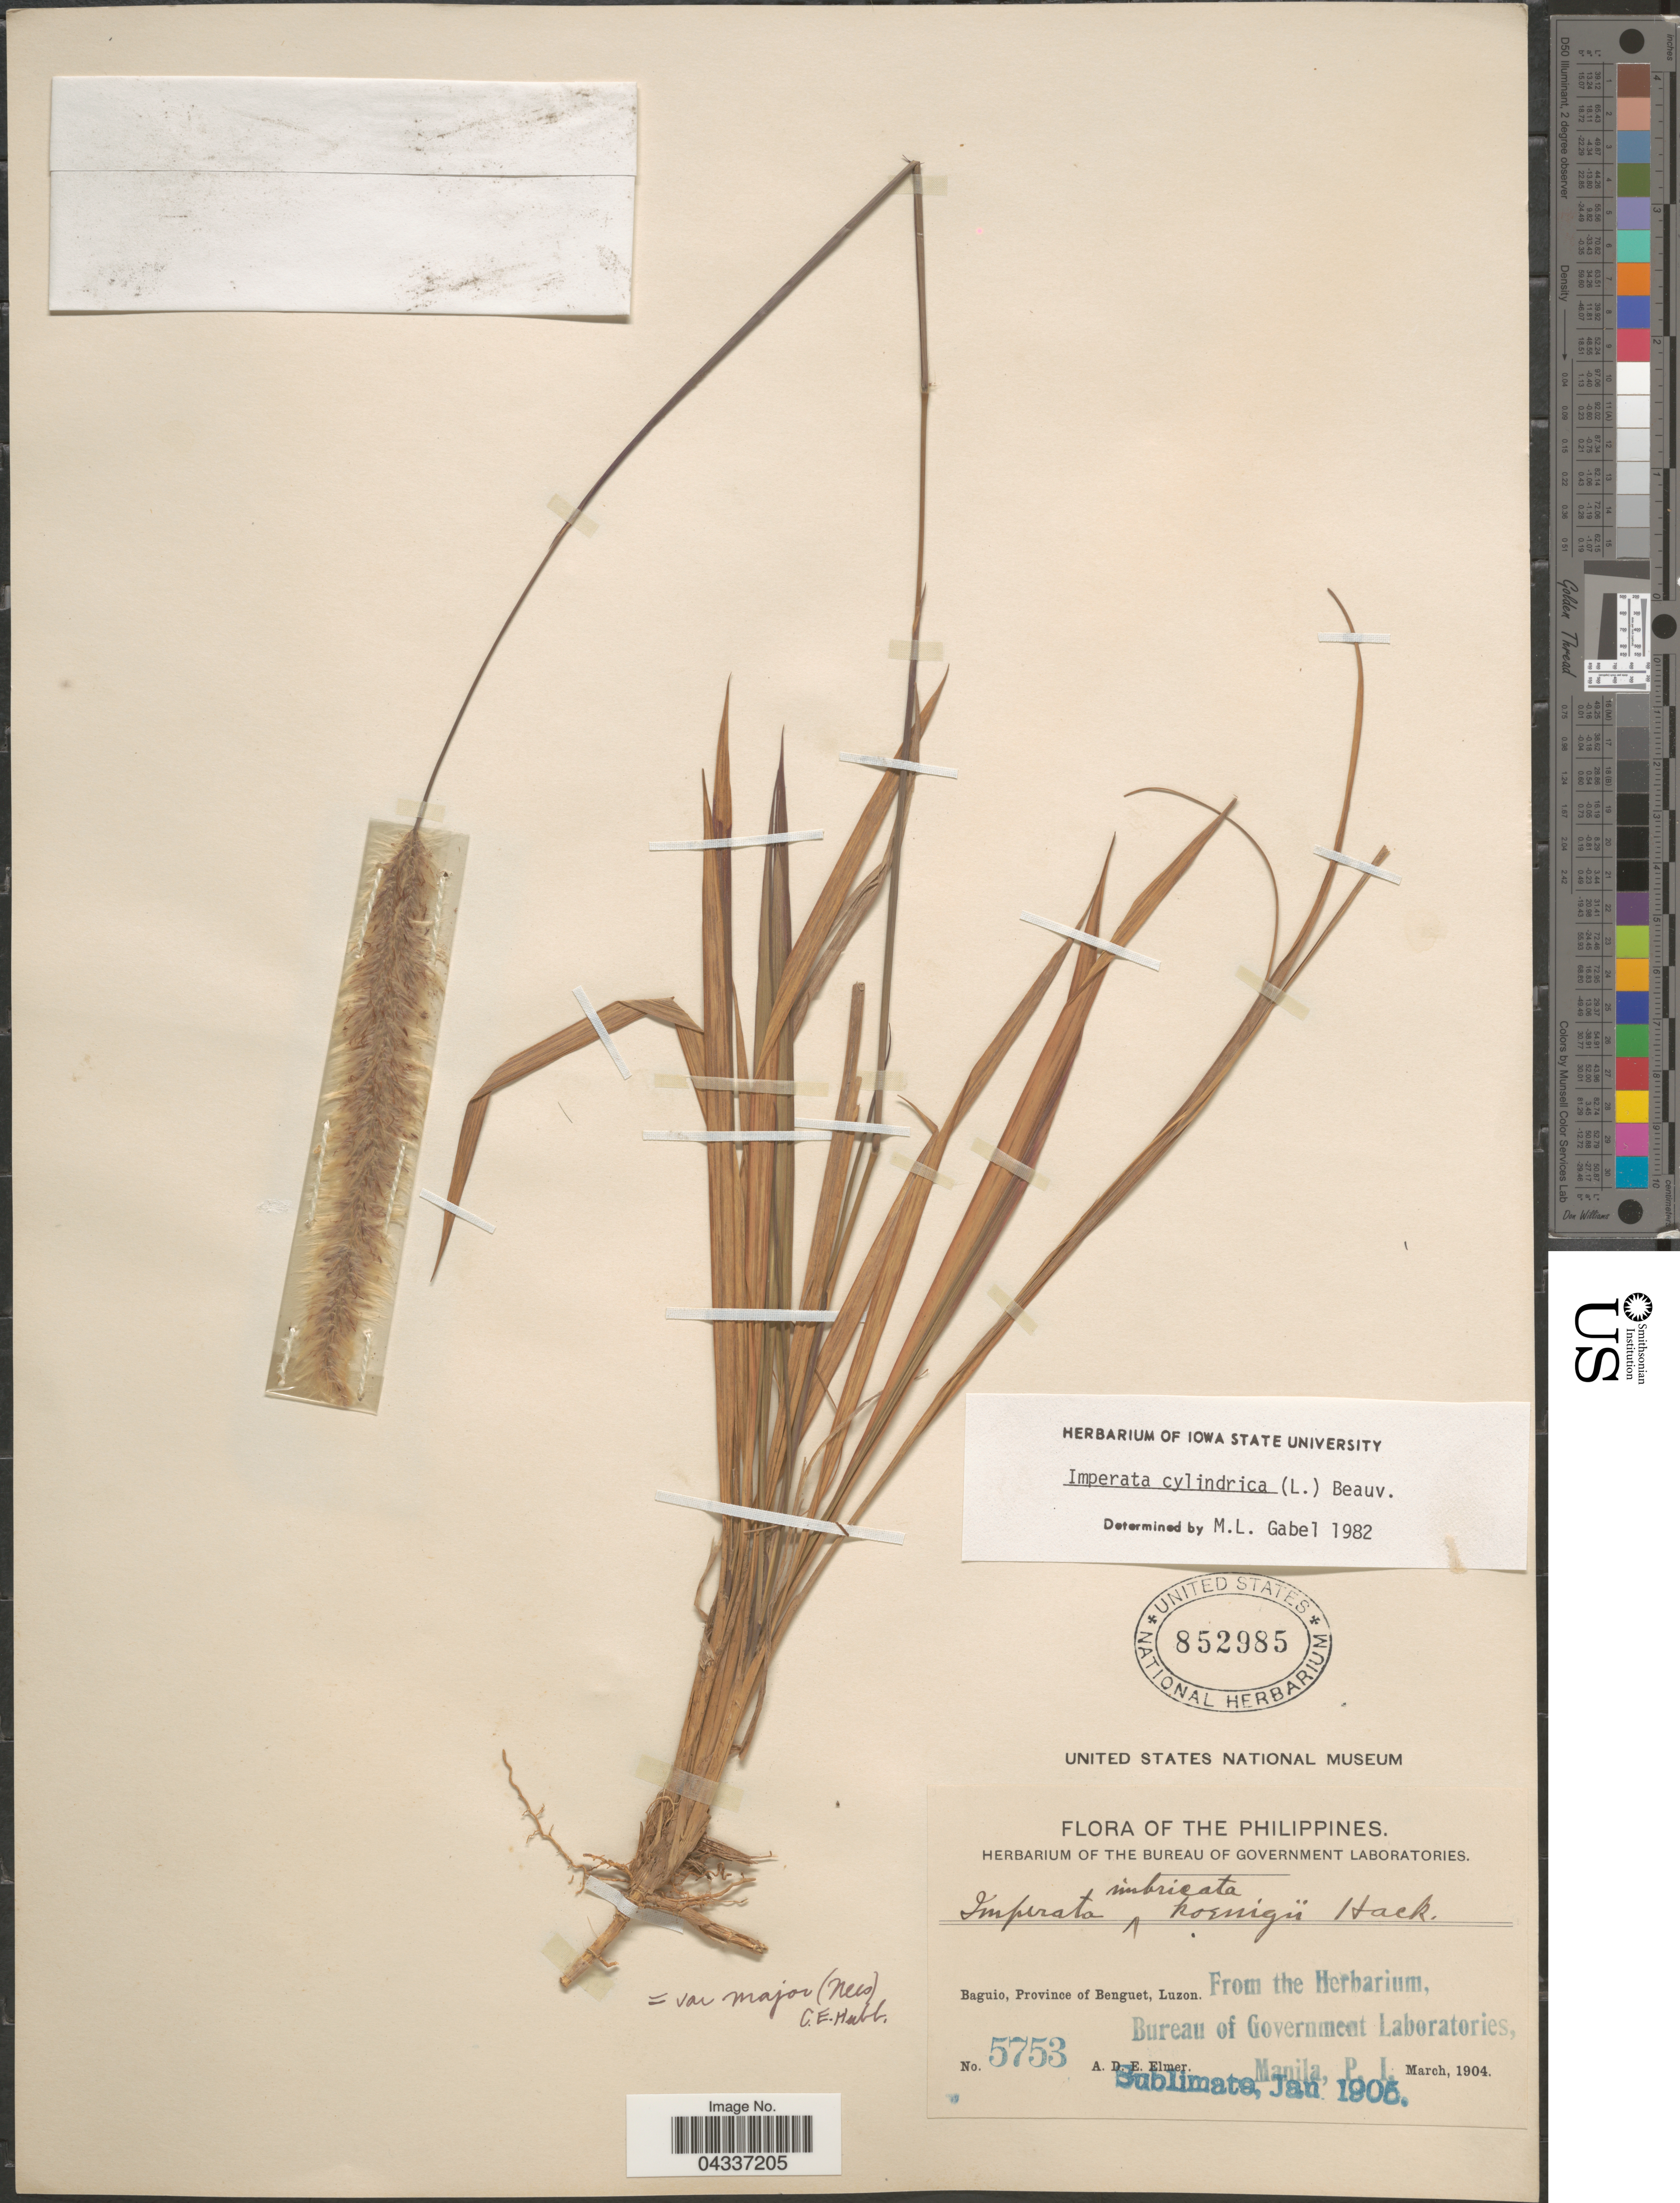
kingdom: Plantae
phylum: Tracheophyta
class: Liliopsida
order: Poales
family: Poaceae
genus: Imperata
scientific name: Imperata cylindrica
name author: (L.) P. Beauv.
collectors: A. D. E. Elmer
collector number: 5753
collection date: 1904-03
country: Philippines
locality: Baguio, Province of Benguet, Luzon.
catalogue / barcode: US 852985